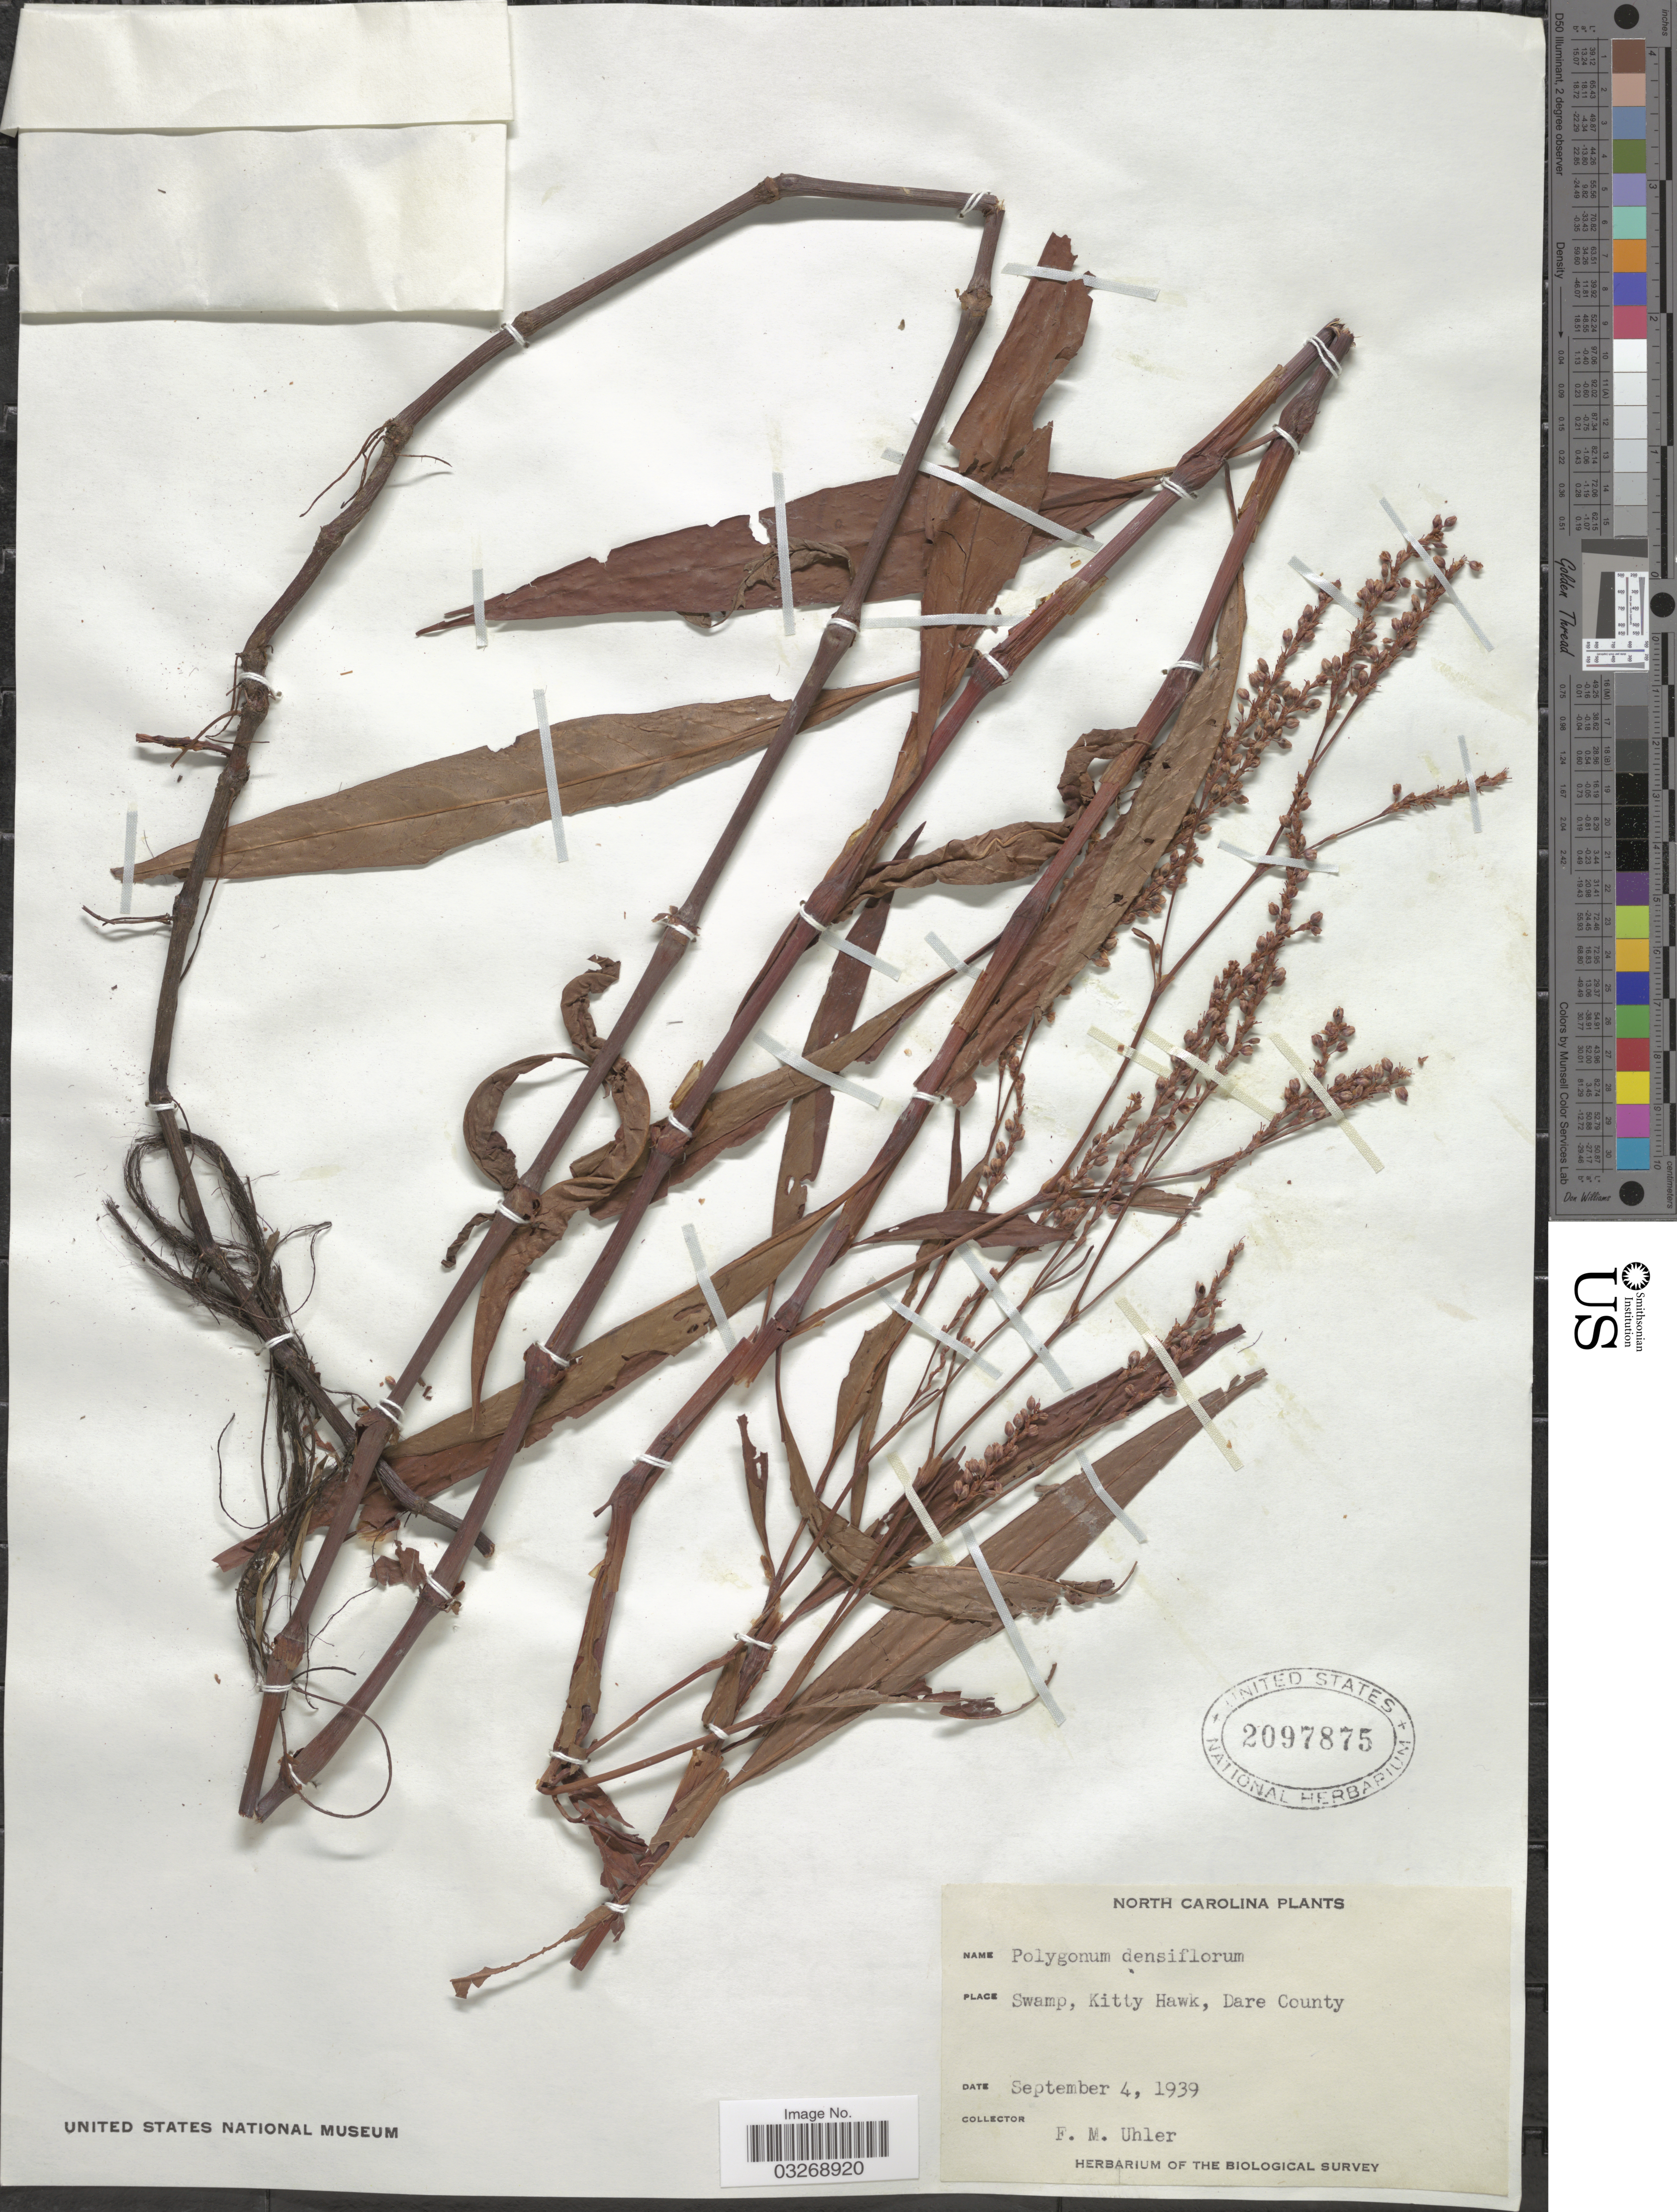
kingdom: Plantae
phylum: Tracheophyta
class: Magnoliopsida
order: Caryophyllales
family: Polygonaceae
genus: Persicaria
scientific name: Persicaria glabra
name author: (Willd.) M. Gómez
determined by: Atha, D. E.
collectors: F. M. Uhler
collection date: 1939-09-04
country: United States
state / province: North Carolina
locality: Swamp, Kitty Hawk, Dare County.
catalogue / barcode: US 2097875